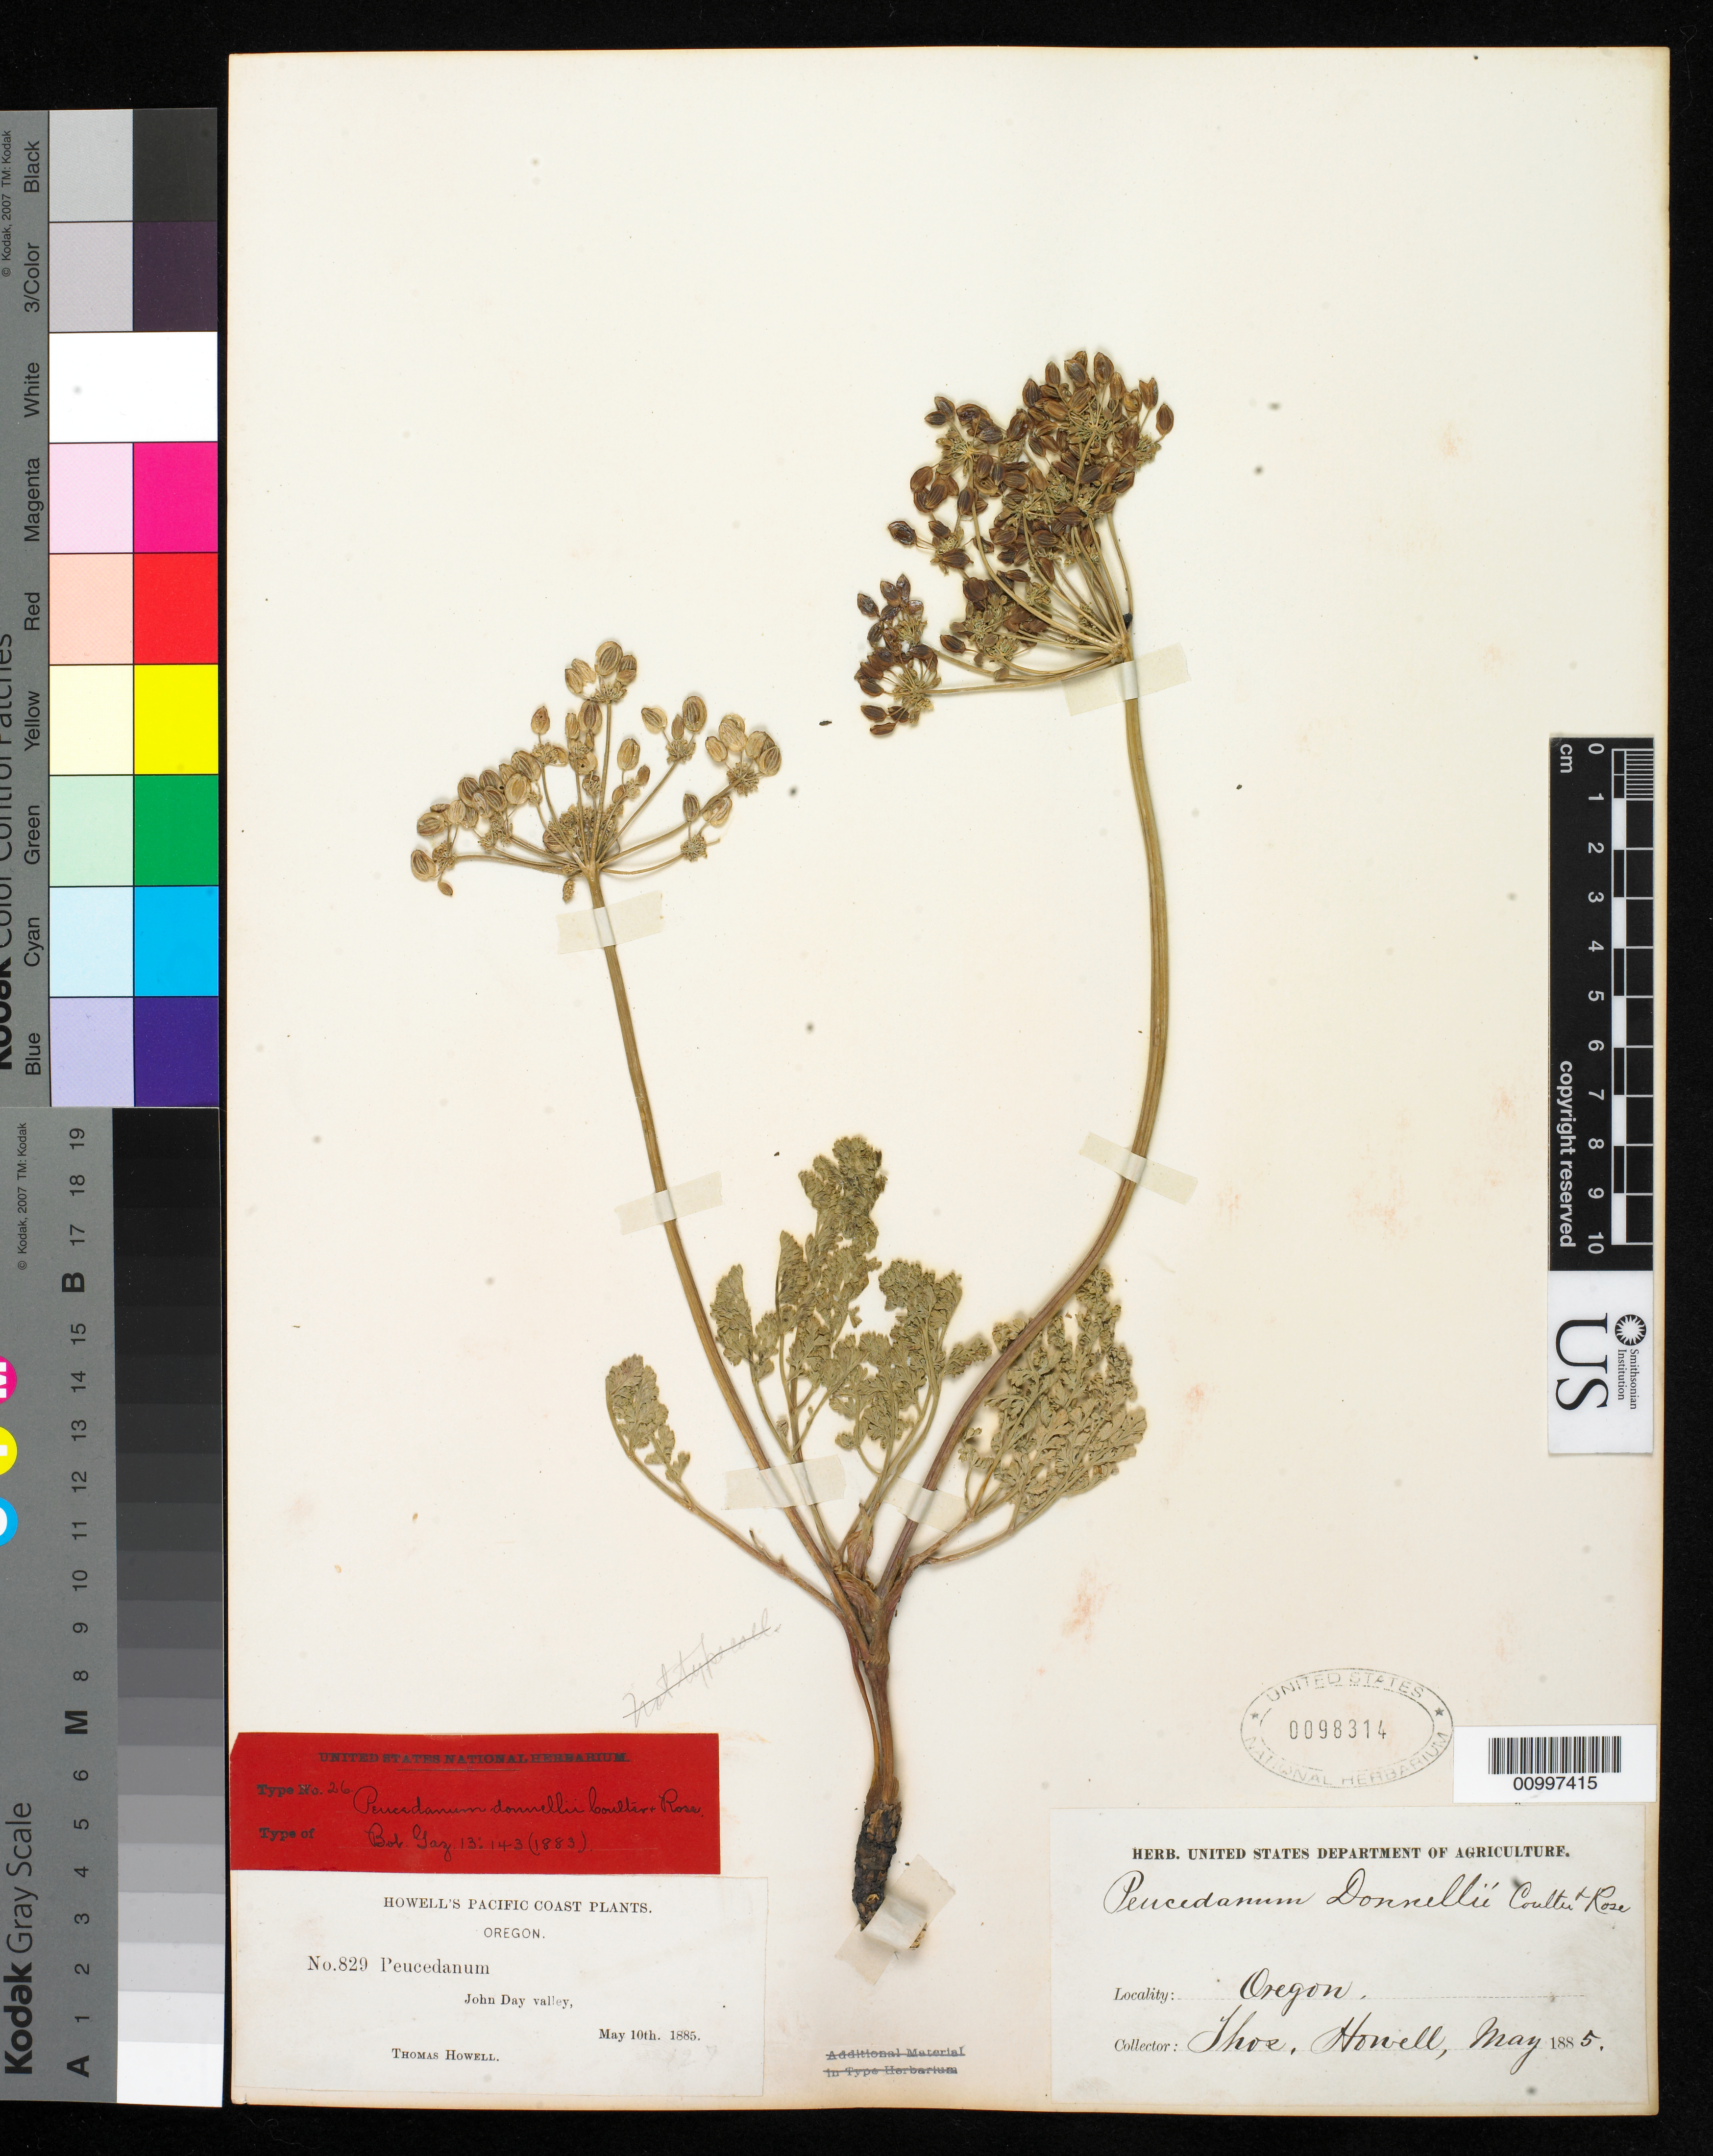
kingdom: Plantae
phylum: Tracheophyta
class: Magnoliopsida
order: Apiales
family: Apiaceae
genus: Peucedanum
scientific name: Peucedanum donnellii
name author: J.M. Coult. & Rose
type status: Isolectotype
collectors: T. J. Howell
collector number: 829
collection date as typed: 10 May 1885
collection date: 1885-05-10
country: United States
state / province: Oregon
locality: John Day valley.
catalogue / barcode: US 98314